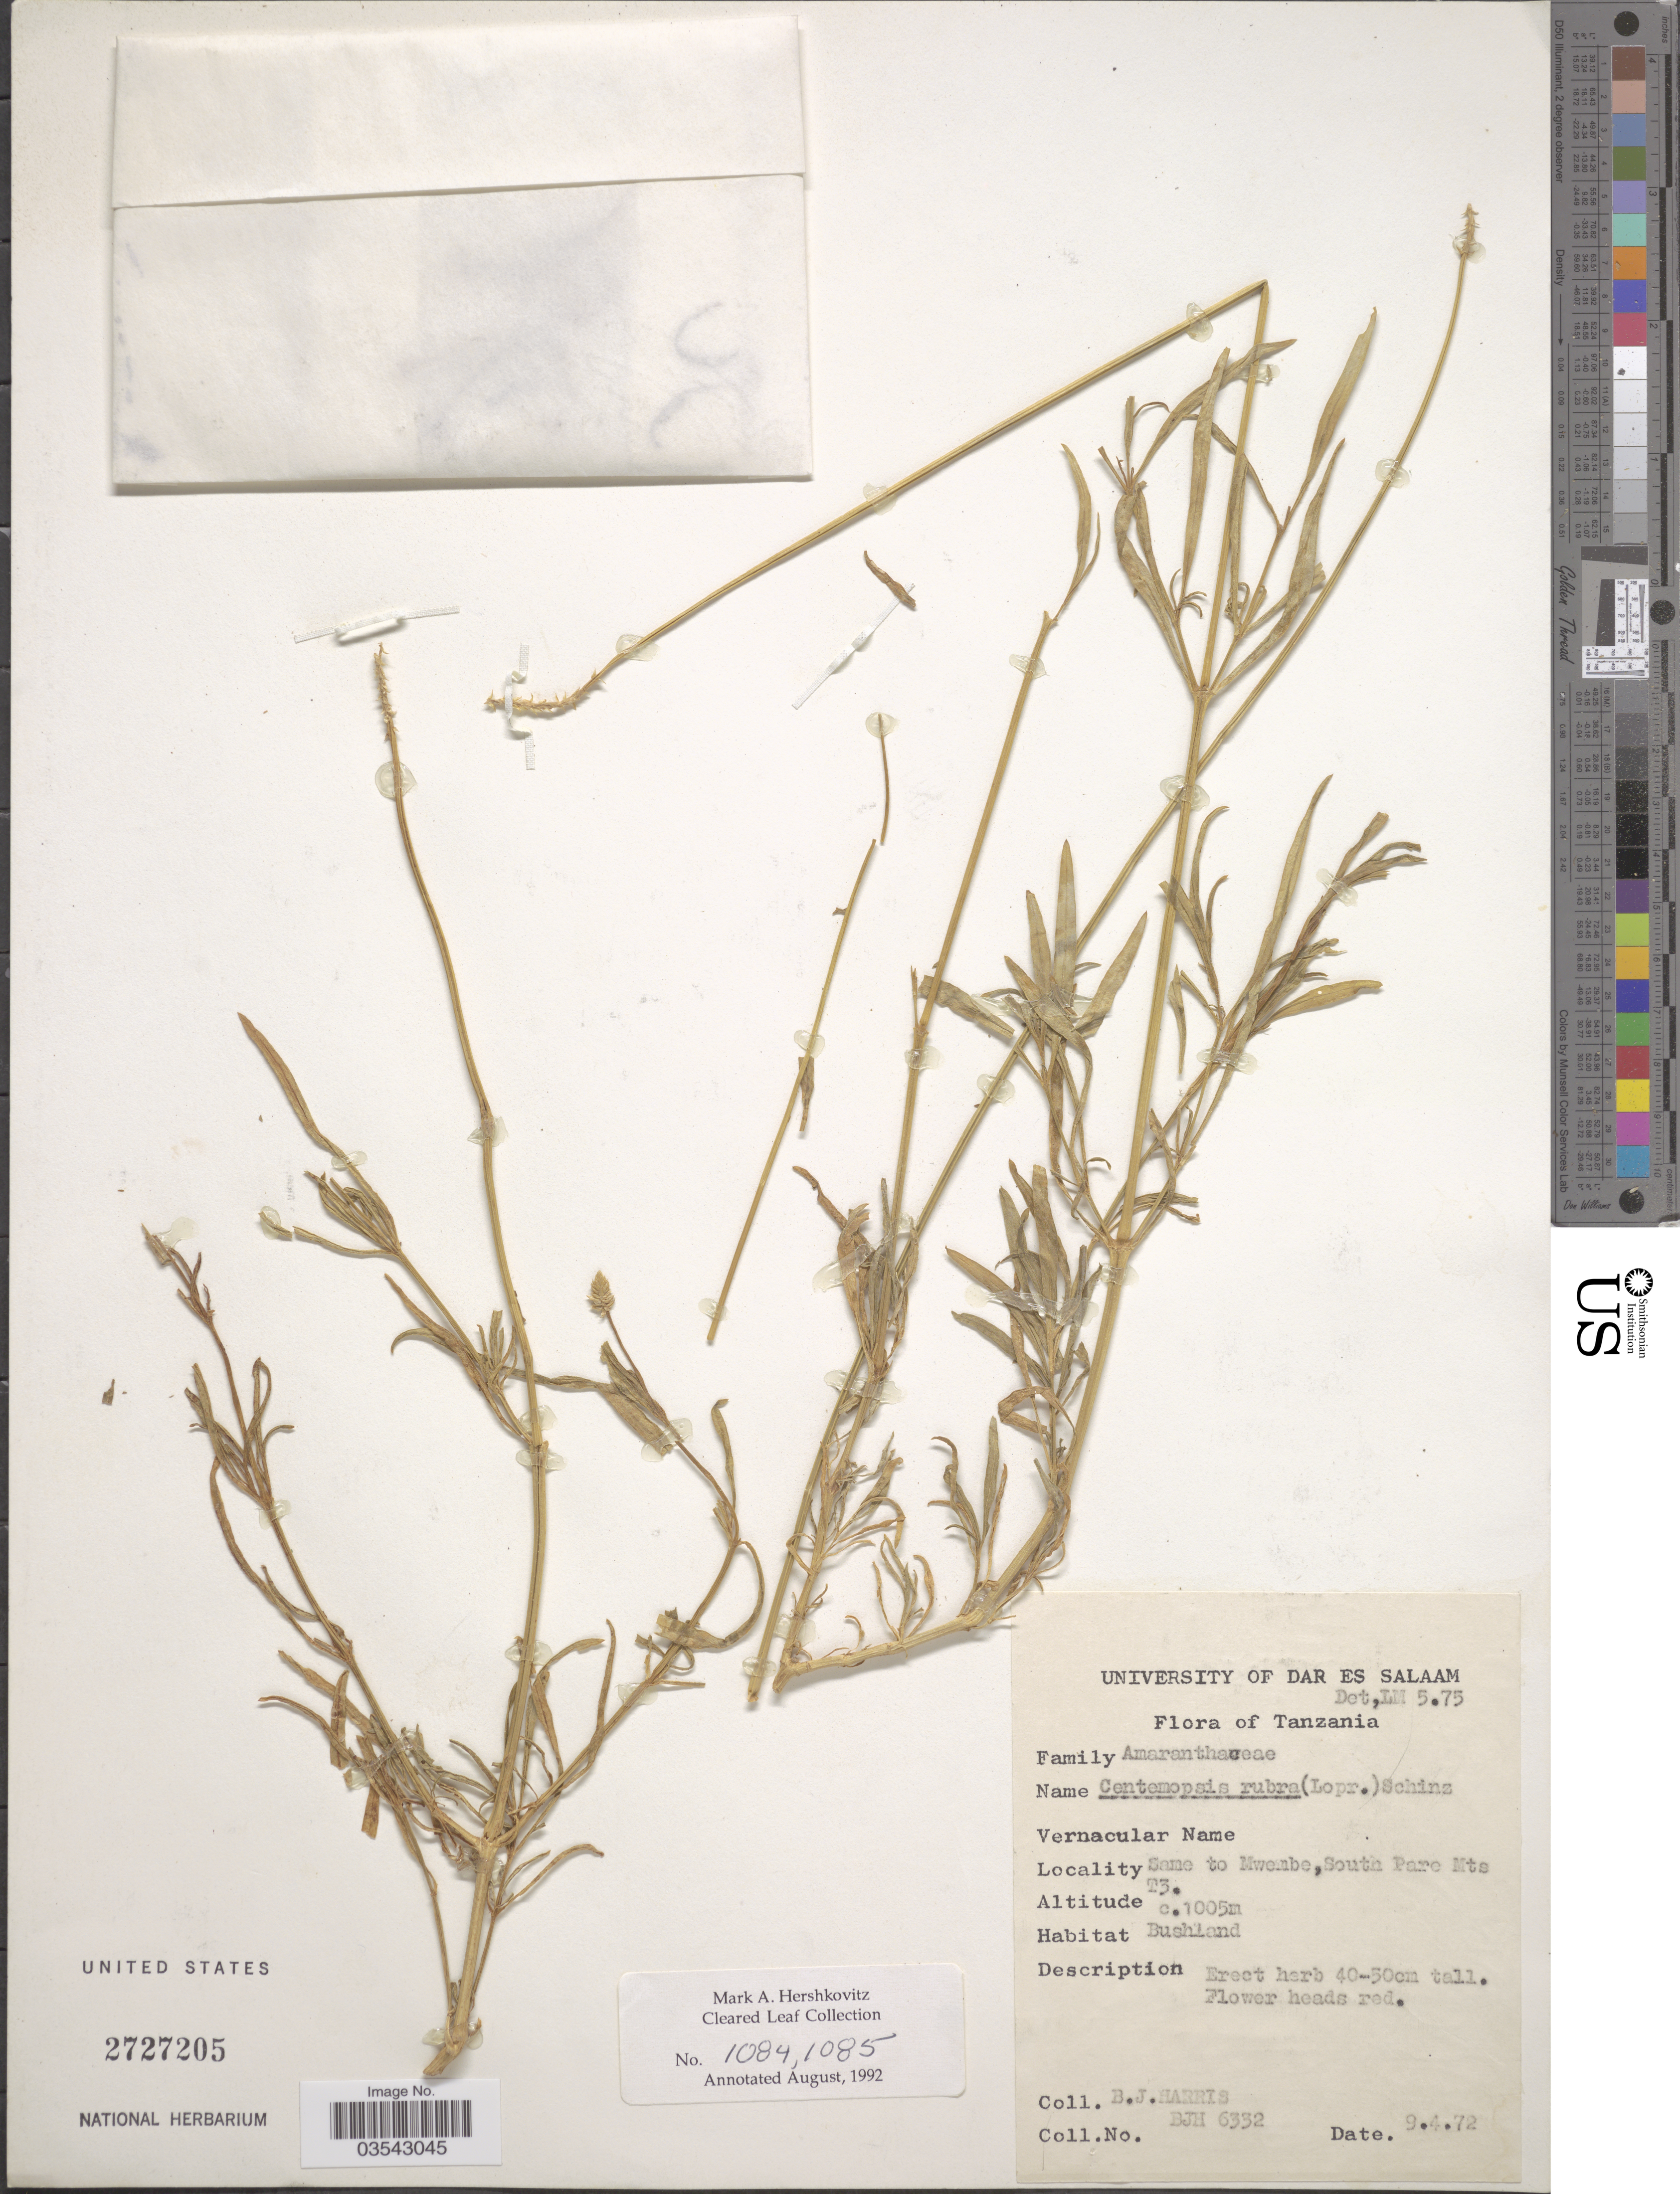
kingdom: Plantae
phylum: Tracheophyta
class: Magnoliopsida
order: Caryophyllales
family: Amaranthaceae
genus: Centemopsis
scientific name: Centemopsis rubra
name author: (Lopr.) Schinz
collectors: B. J. Harris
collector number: BJH 6332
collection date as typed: Transcribed d/m/y: 9/4/72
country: Tanzania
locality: Same to Mwembe, South Pare Mts T3.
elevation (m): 1005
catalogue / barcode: US 2727205